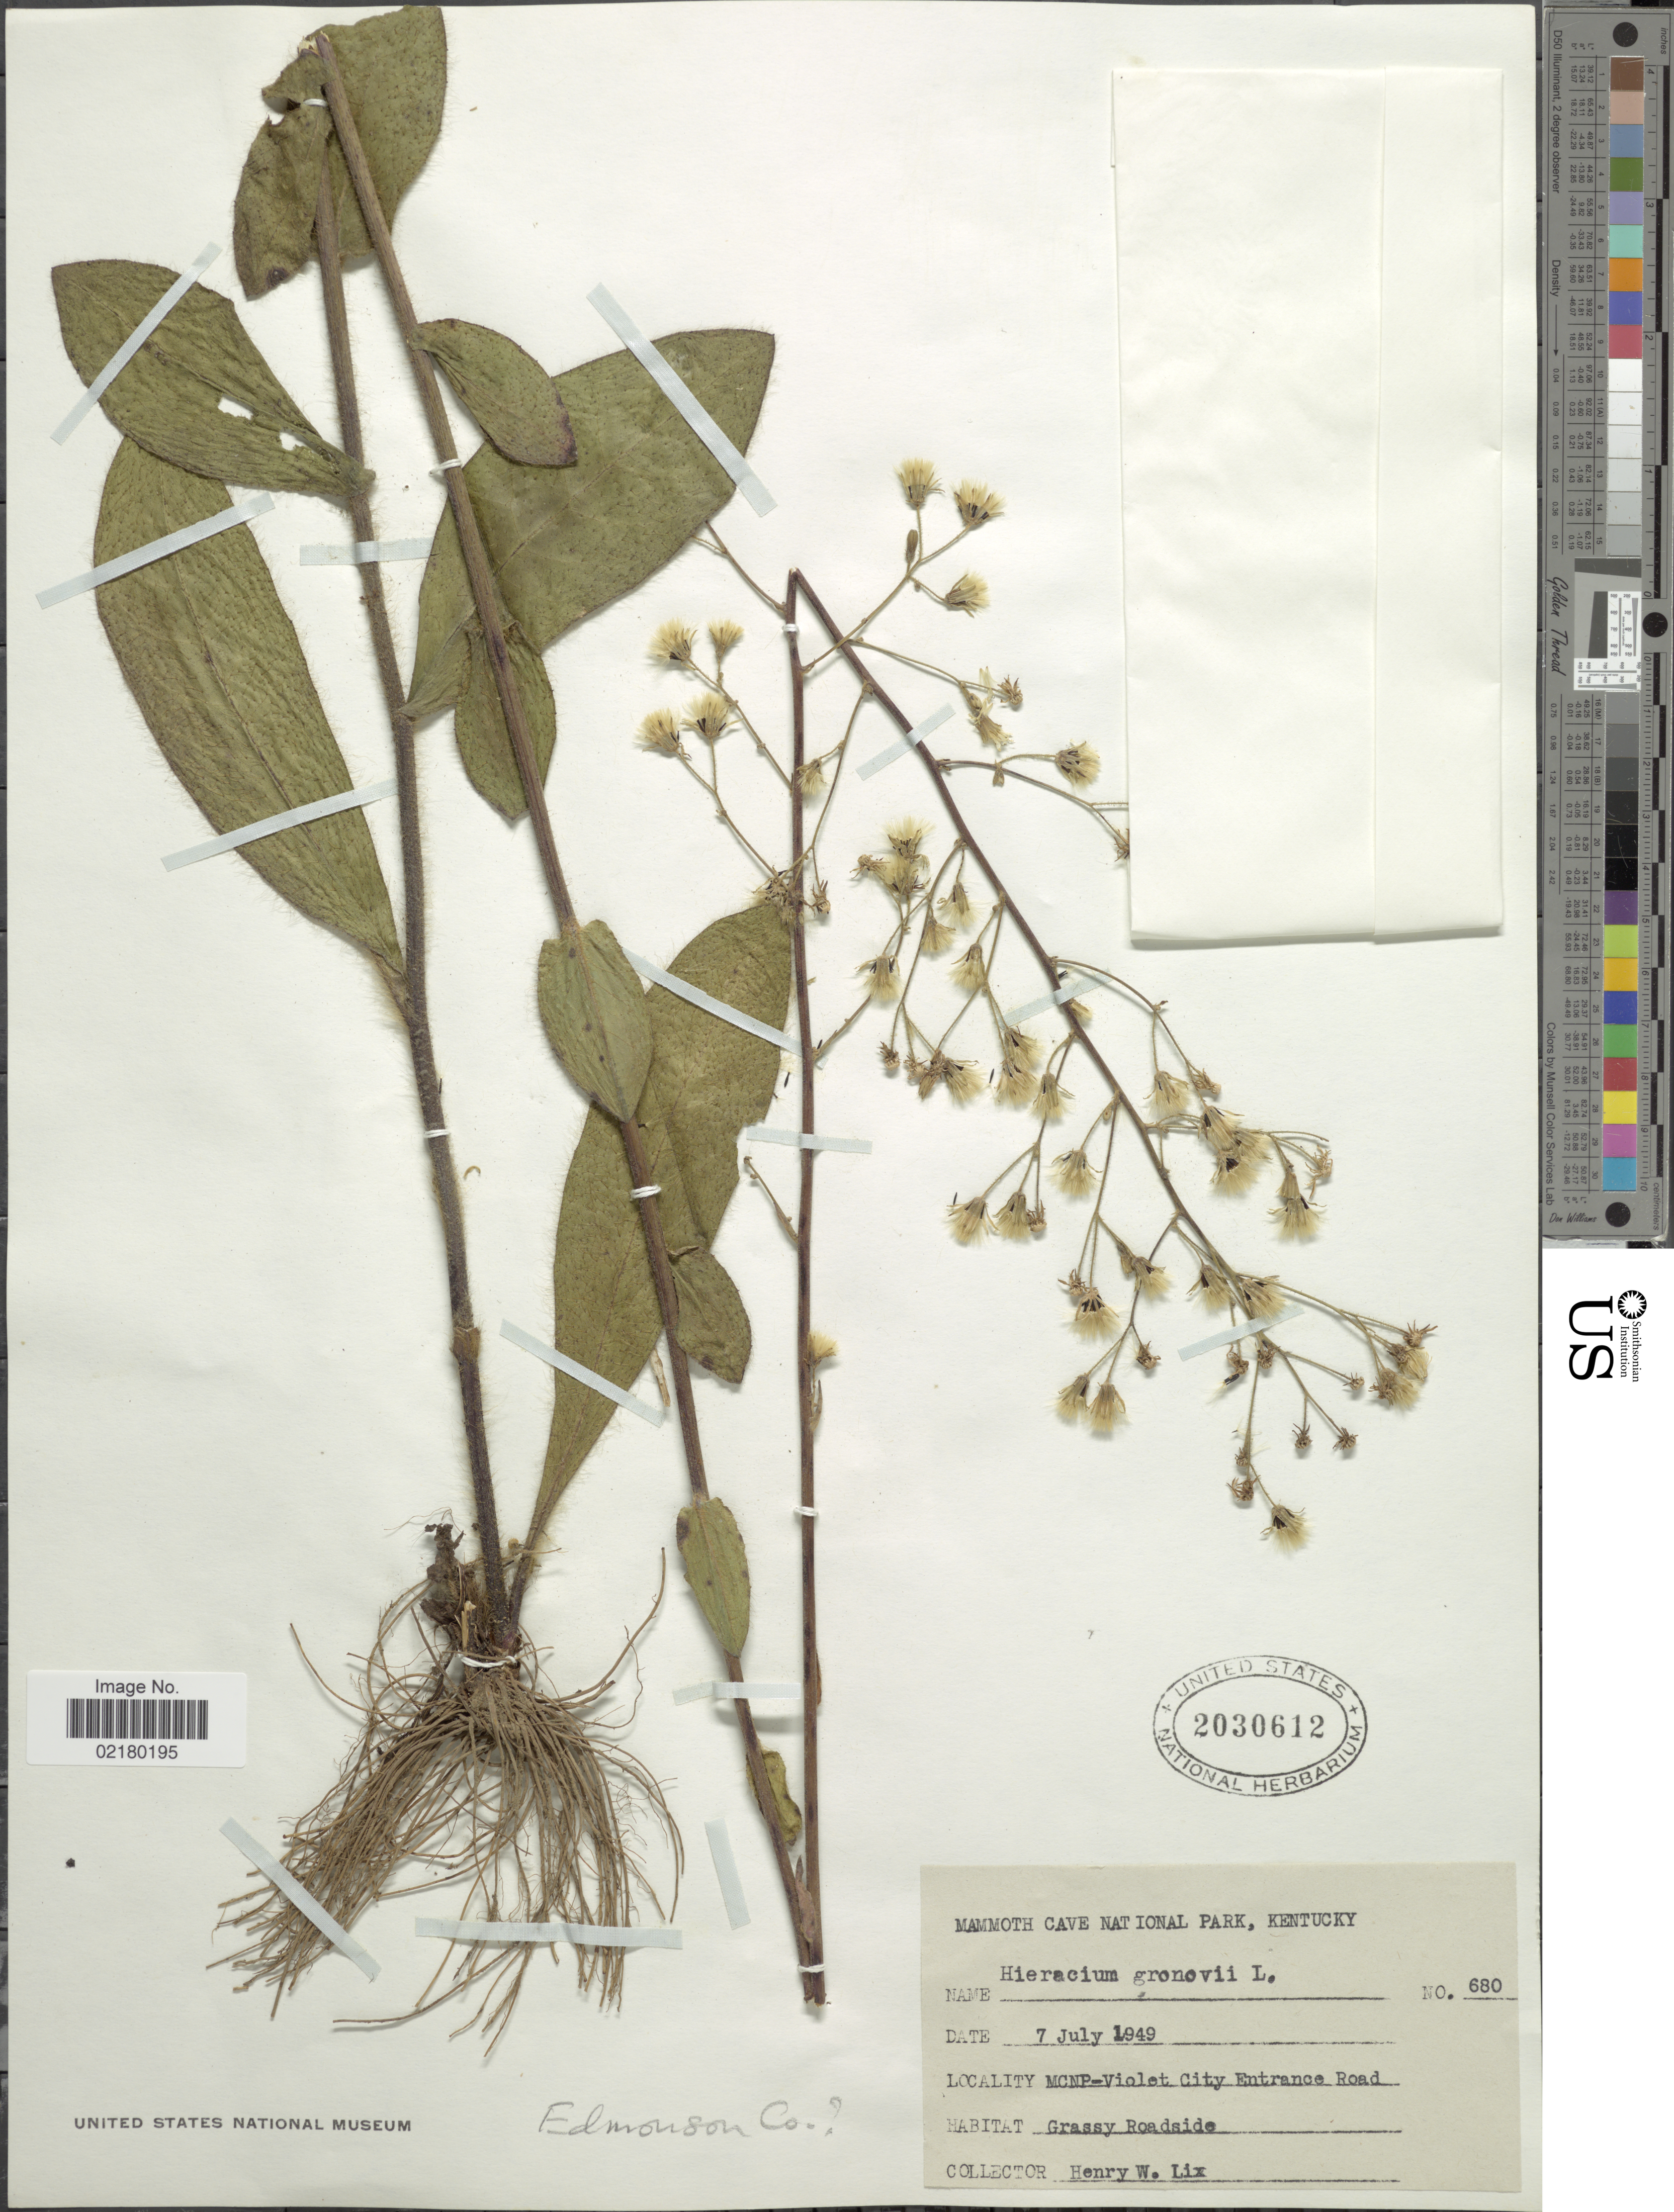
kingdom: Plantae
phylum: Tracheophyta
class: Magnoliopsida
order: Asterales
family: Asteraceae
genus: Hieracium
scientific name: Hieracium gronovii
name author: L.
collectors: H. W. Lix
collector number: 680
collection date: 1949-07-07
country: United States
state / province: Kentucky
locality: Mammoth Cave National Park, MCNP-Violet City Entrance Road, Grassy Roadside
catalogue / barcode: US 2030612